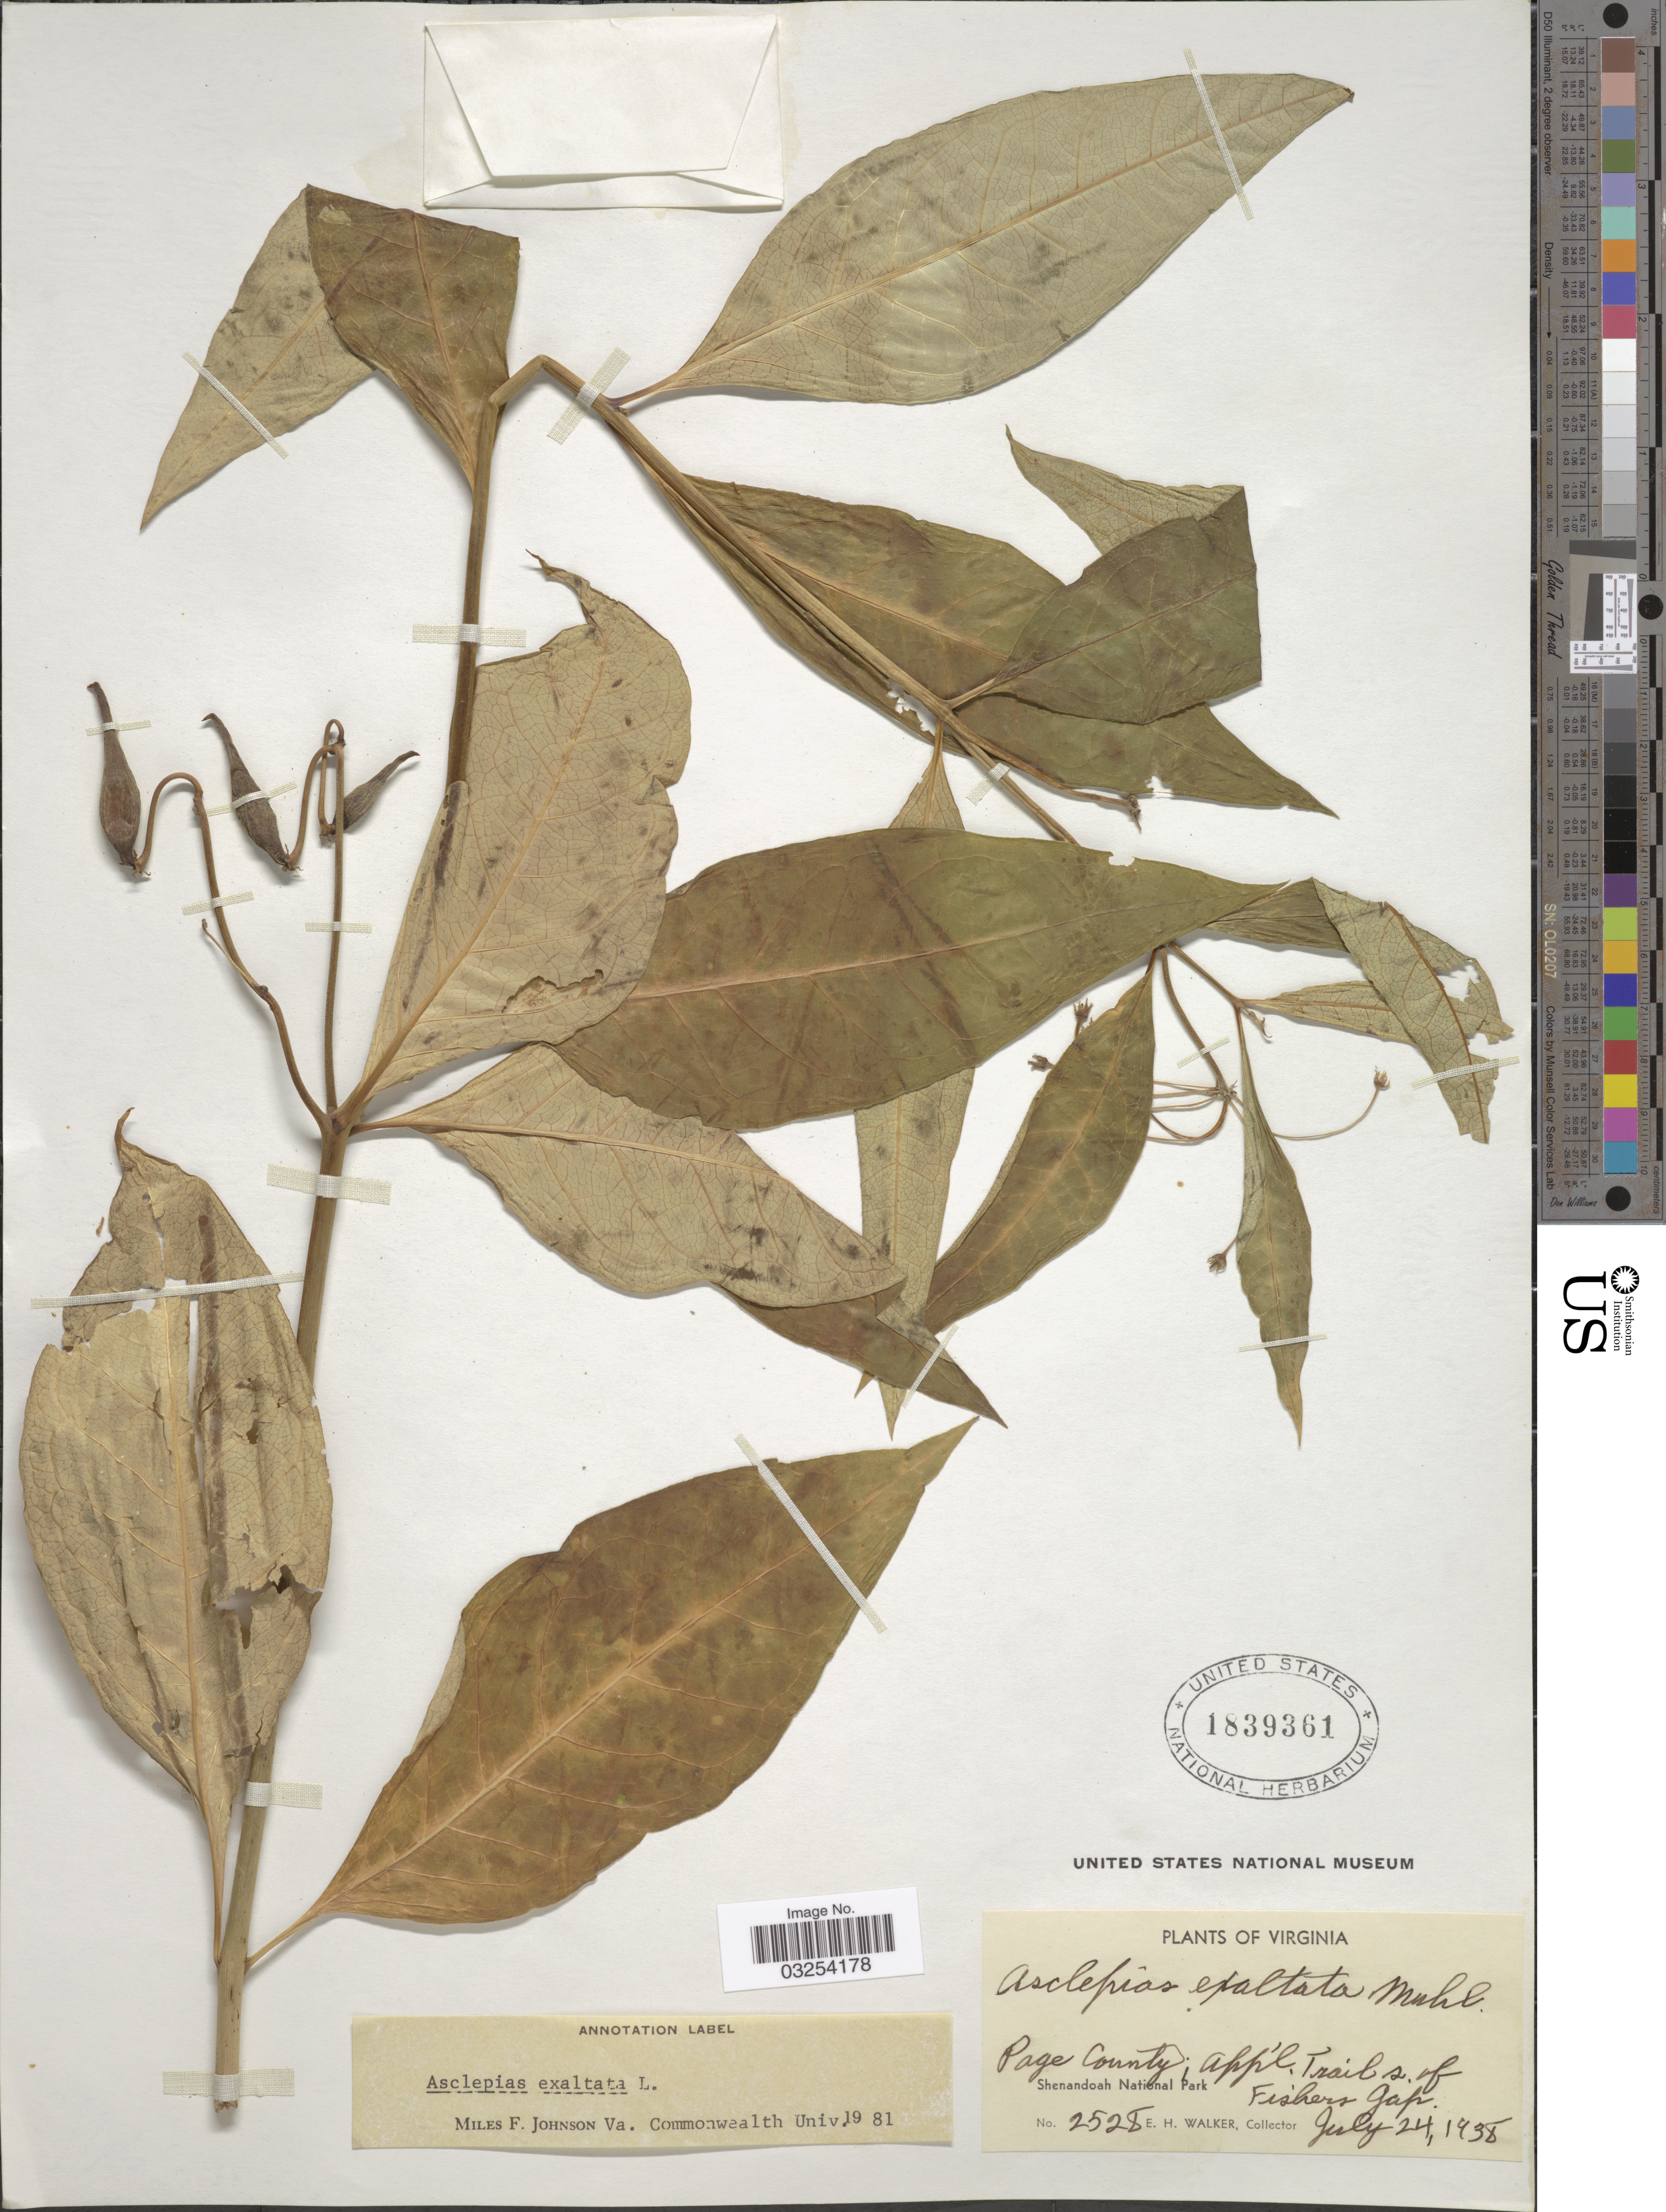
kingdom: Plantae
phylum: Tracheophyta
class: Magnoliopsida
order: Gentianales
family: Apocynaceae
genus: Asclepias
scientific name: Asclepias exaltata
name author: Muhl.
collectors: E. H. Walker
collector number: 2528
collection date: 1938-07-24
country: United States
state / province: Virginia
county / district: Page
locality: App'l, Trail s. of Fishers Gap. Shenandoah National Park.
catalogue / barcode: US 1839361